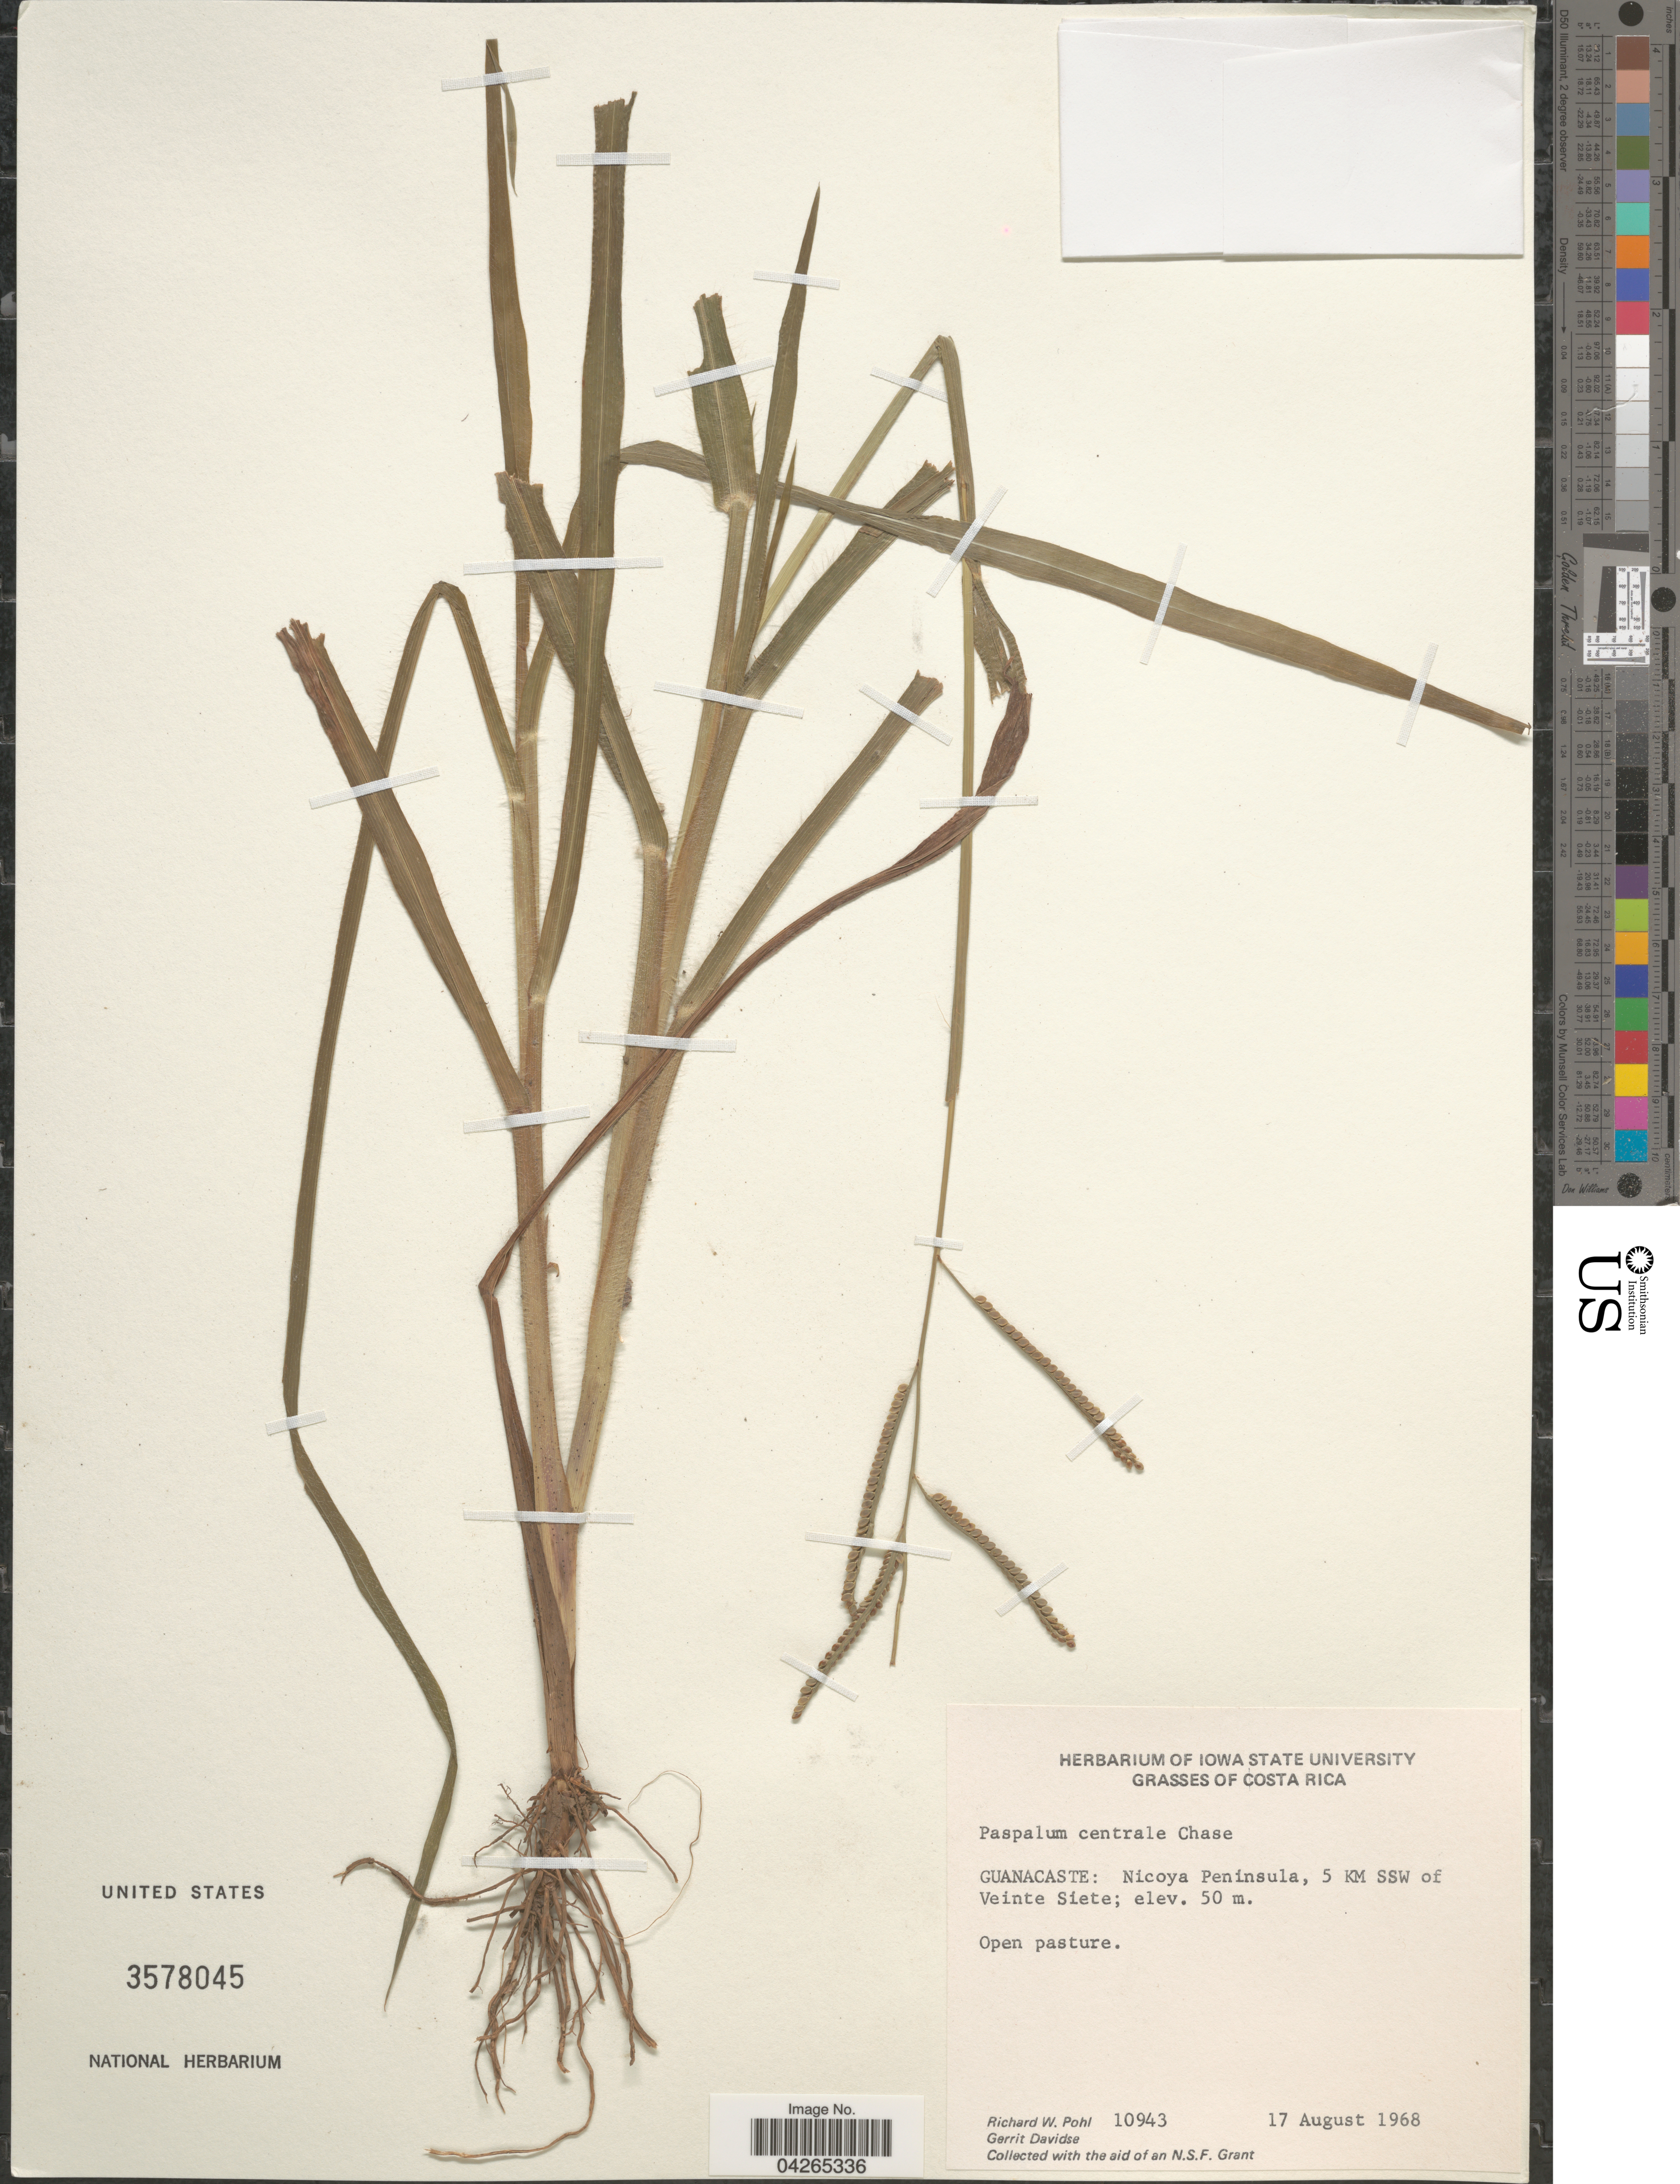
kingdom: Plantae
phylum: Tracheophyta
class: Liliopsida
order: Poales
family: Poaceae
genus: Paspalum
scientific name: Paspalum centrale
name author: Chase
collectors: R. W. Pohl & G. Davidse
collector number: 10943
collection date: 1968-08-17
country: Costa Rica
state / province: Guanacaste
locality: Nicoya Peninsula, 5 KM SSW of Veinte Siete.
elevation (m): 50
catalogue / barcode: US 3578045